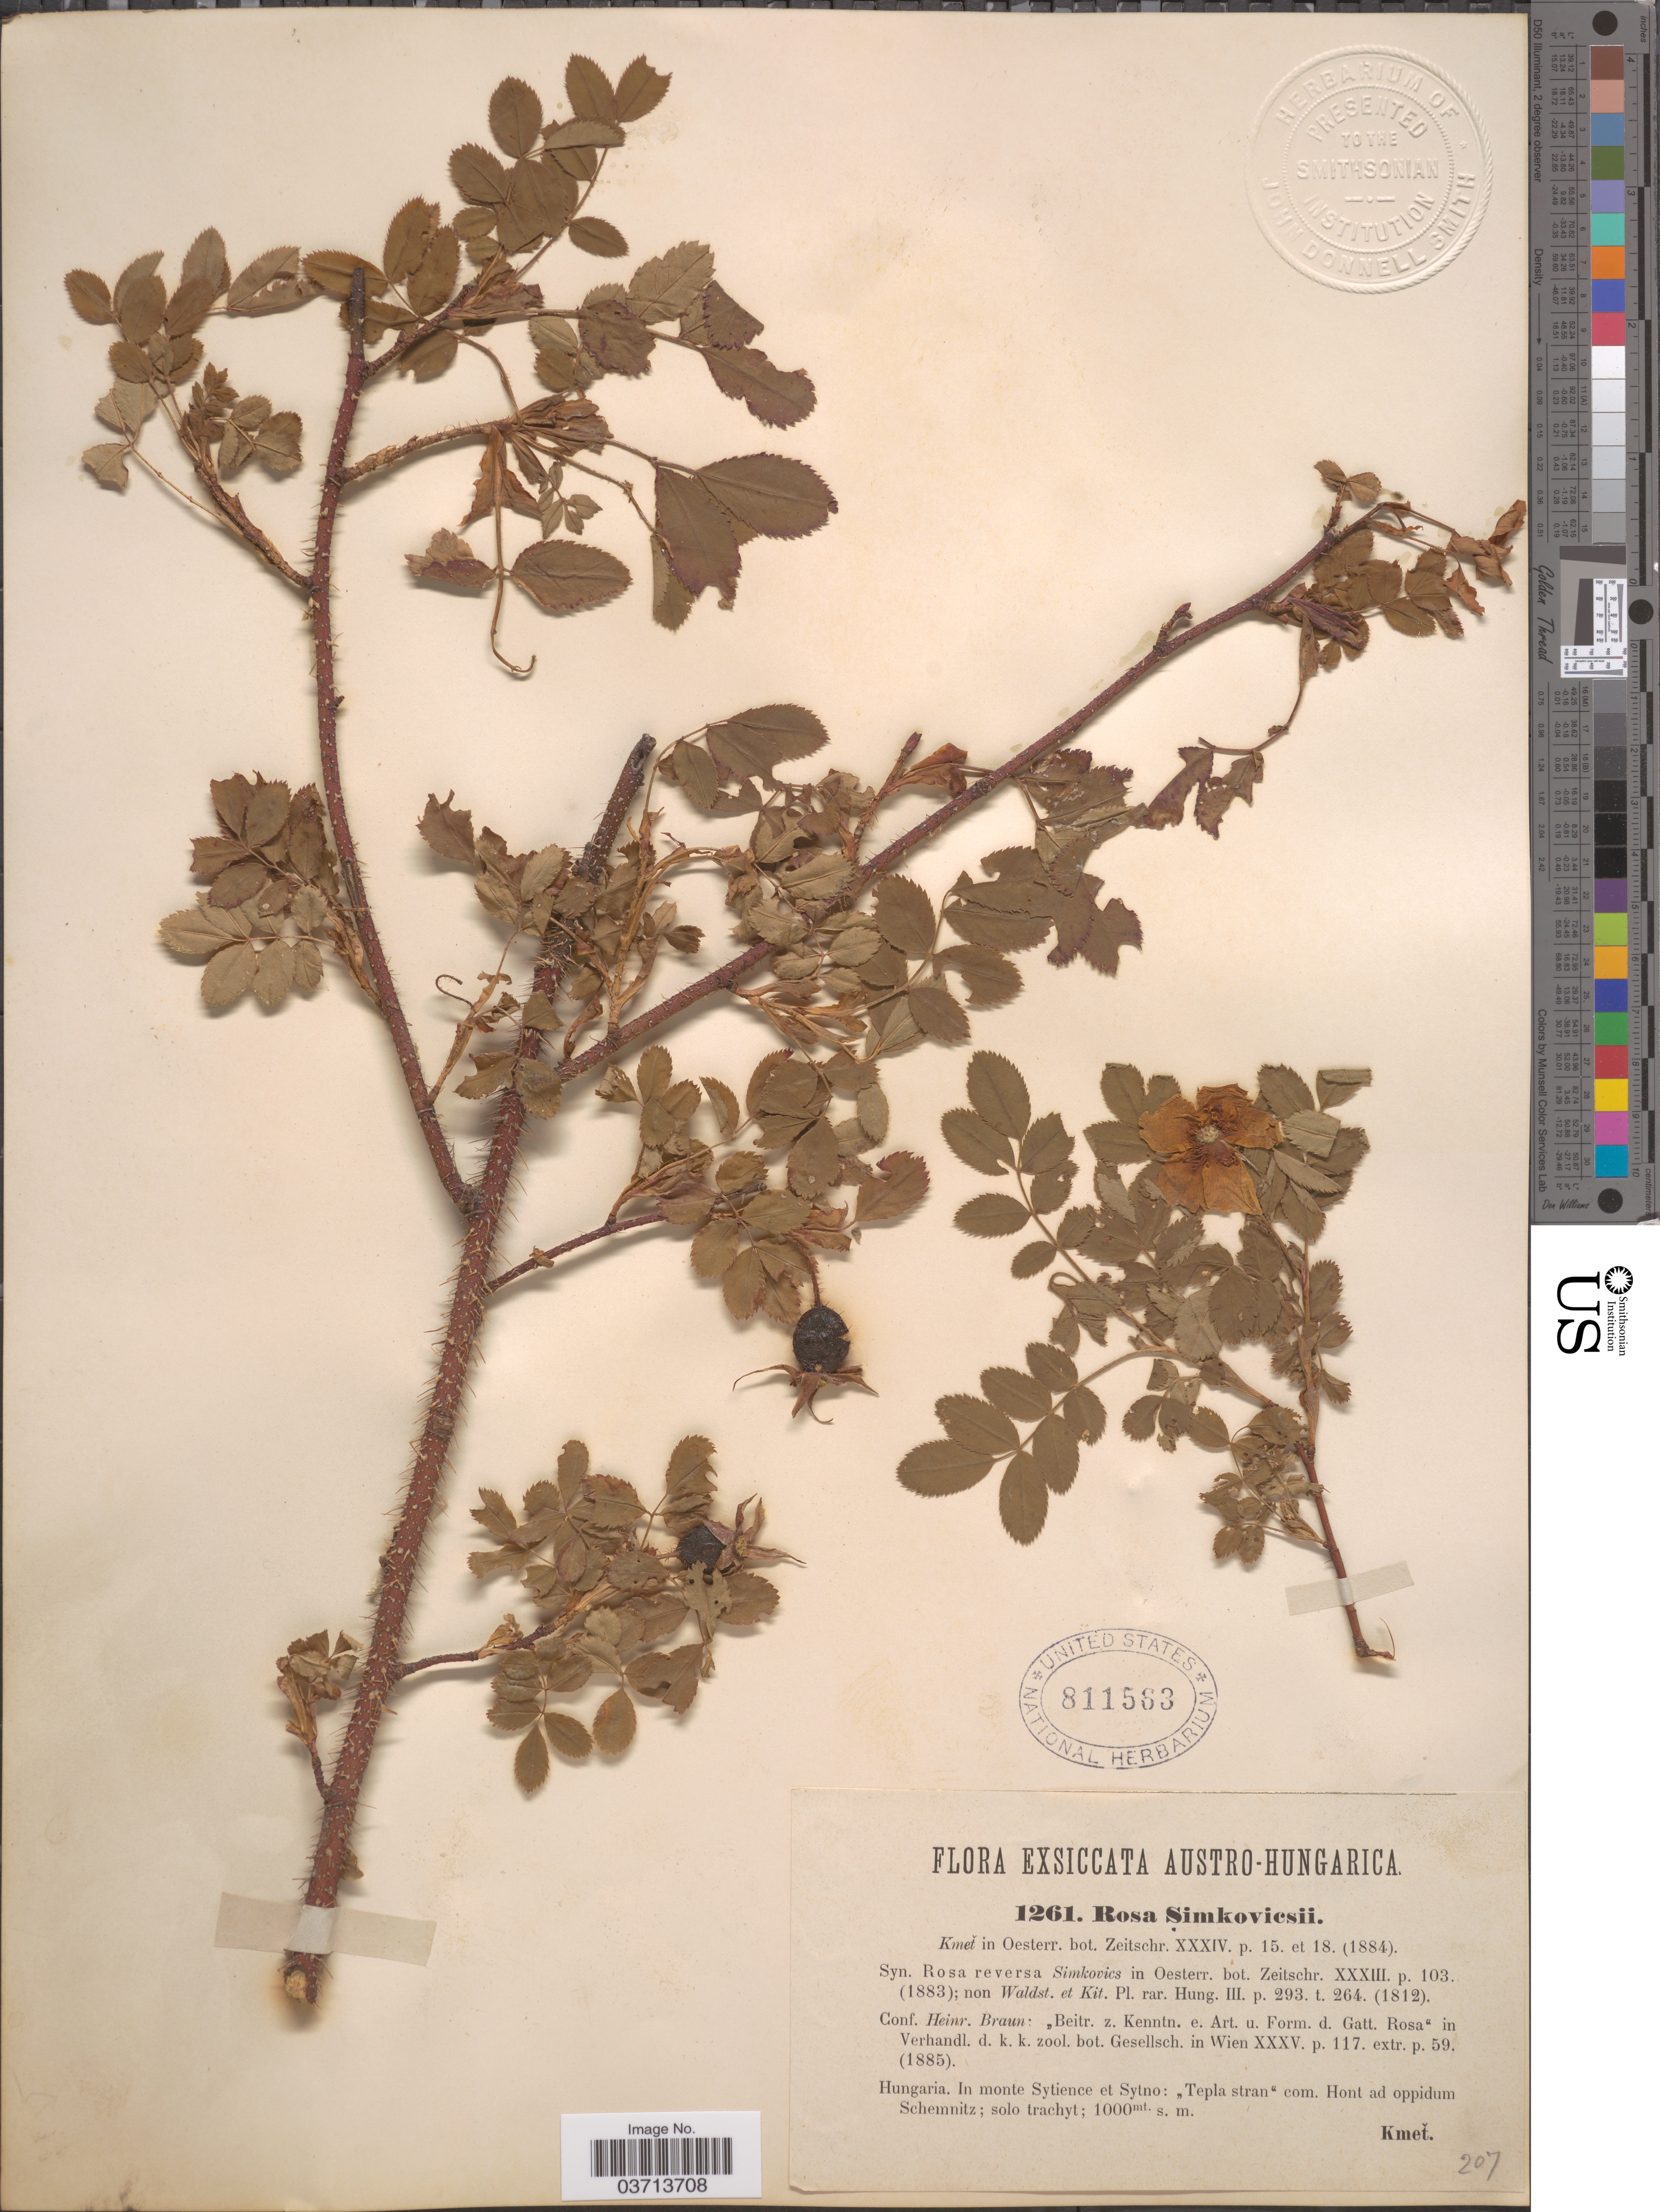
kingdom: Plantae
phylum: Tracheophyta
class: Magnoliopsida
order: Rosales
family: Rosaceae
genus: Rosa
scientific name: Rosa simkovicsii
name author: Kmet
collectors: A. Kmet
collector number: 1261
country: Hungary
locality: Austro-Hungarica. In monte Sytience et Sytno: "Tepla stran" com. Hont ad oppidum Schemnitz.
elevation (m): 1000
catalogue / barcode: US 811563